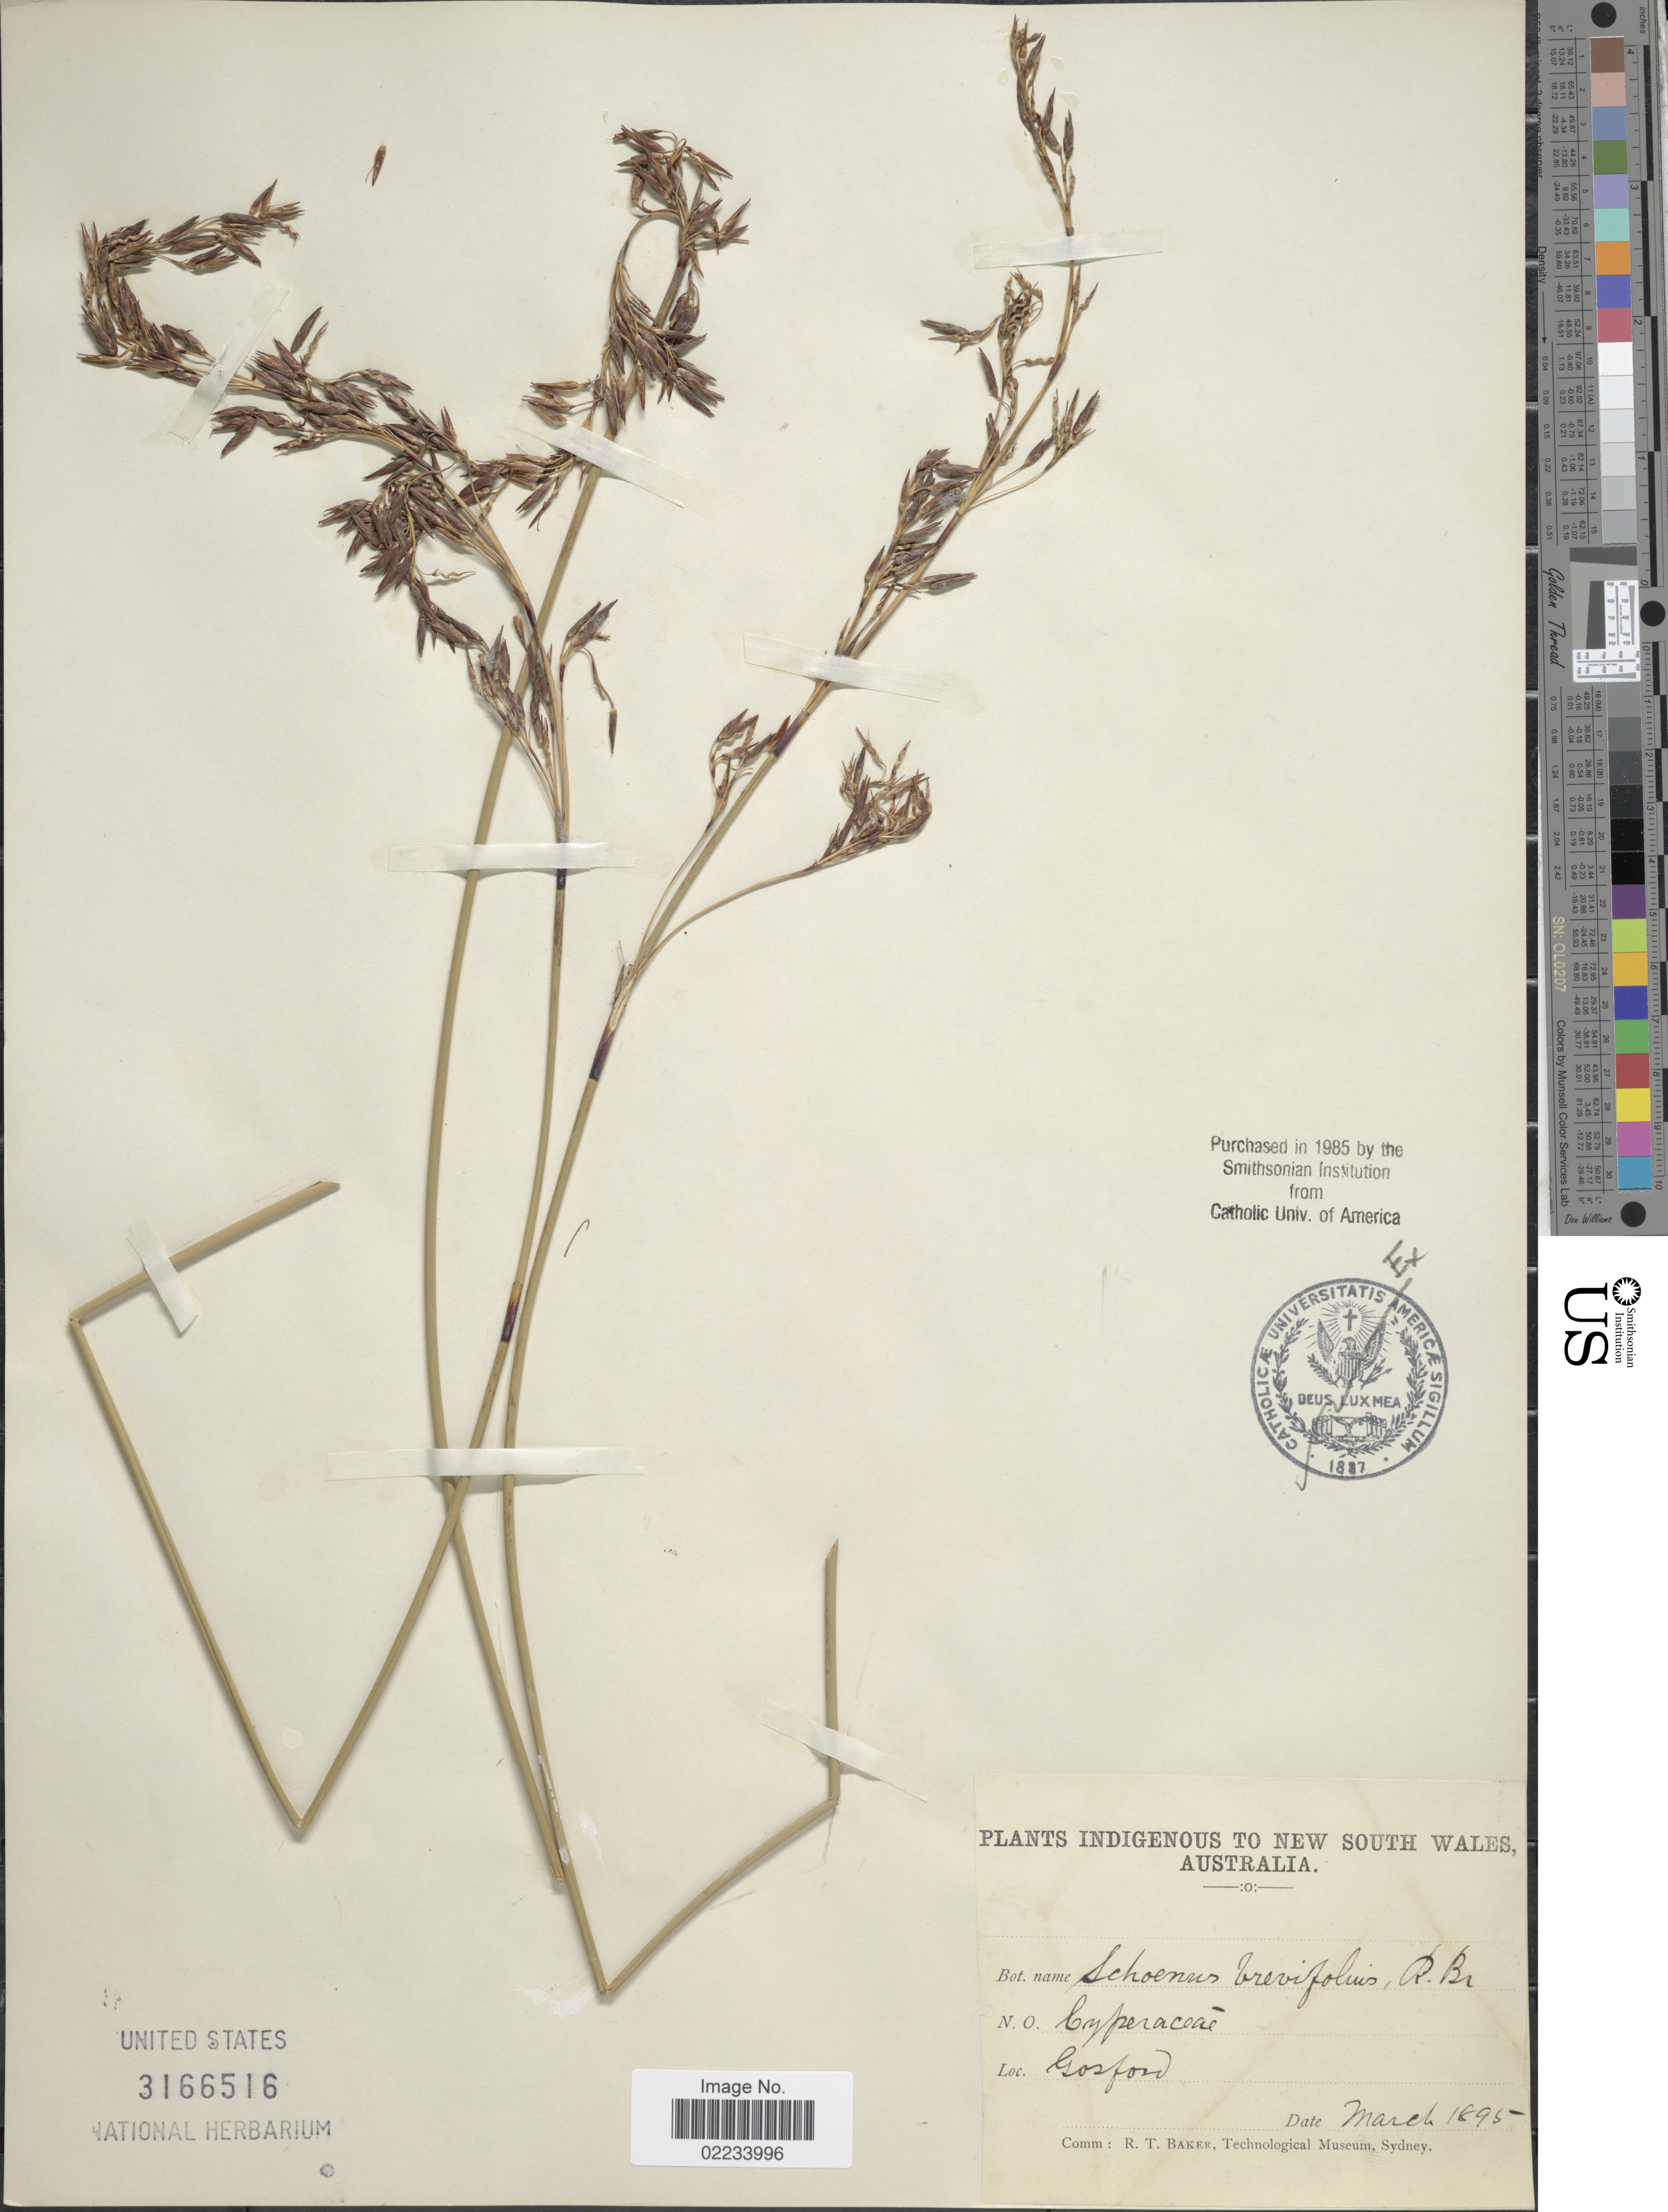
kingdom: Plantae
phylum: Tracheophyta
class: Liliopsida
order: Poales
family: Cyperaceae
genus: Schoenus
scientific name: Schoenus brevifolius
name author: R. Br.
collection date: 1895-03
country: Australia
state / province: New South Wales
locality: Gosfon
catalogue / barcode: US 3166516